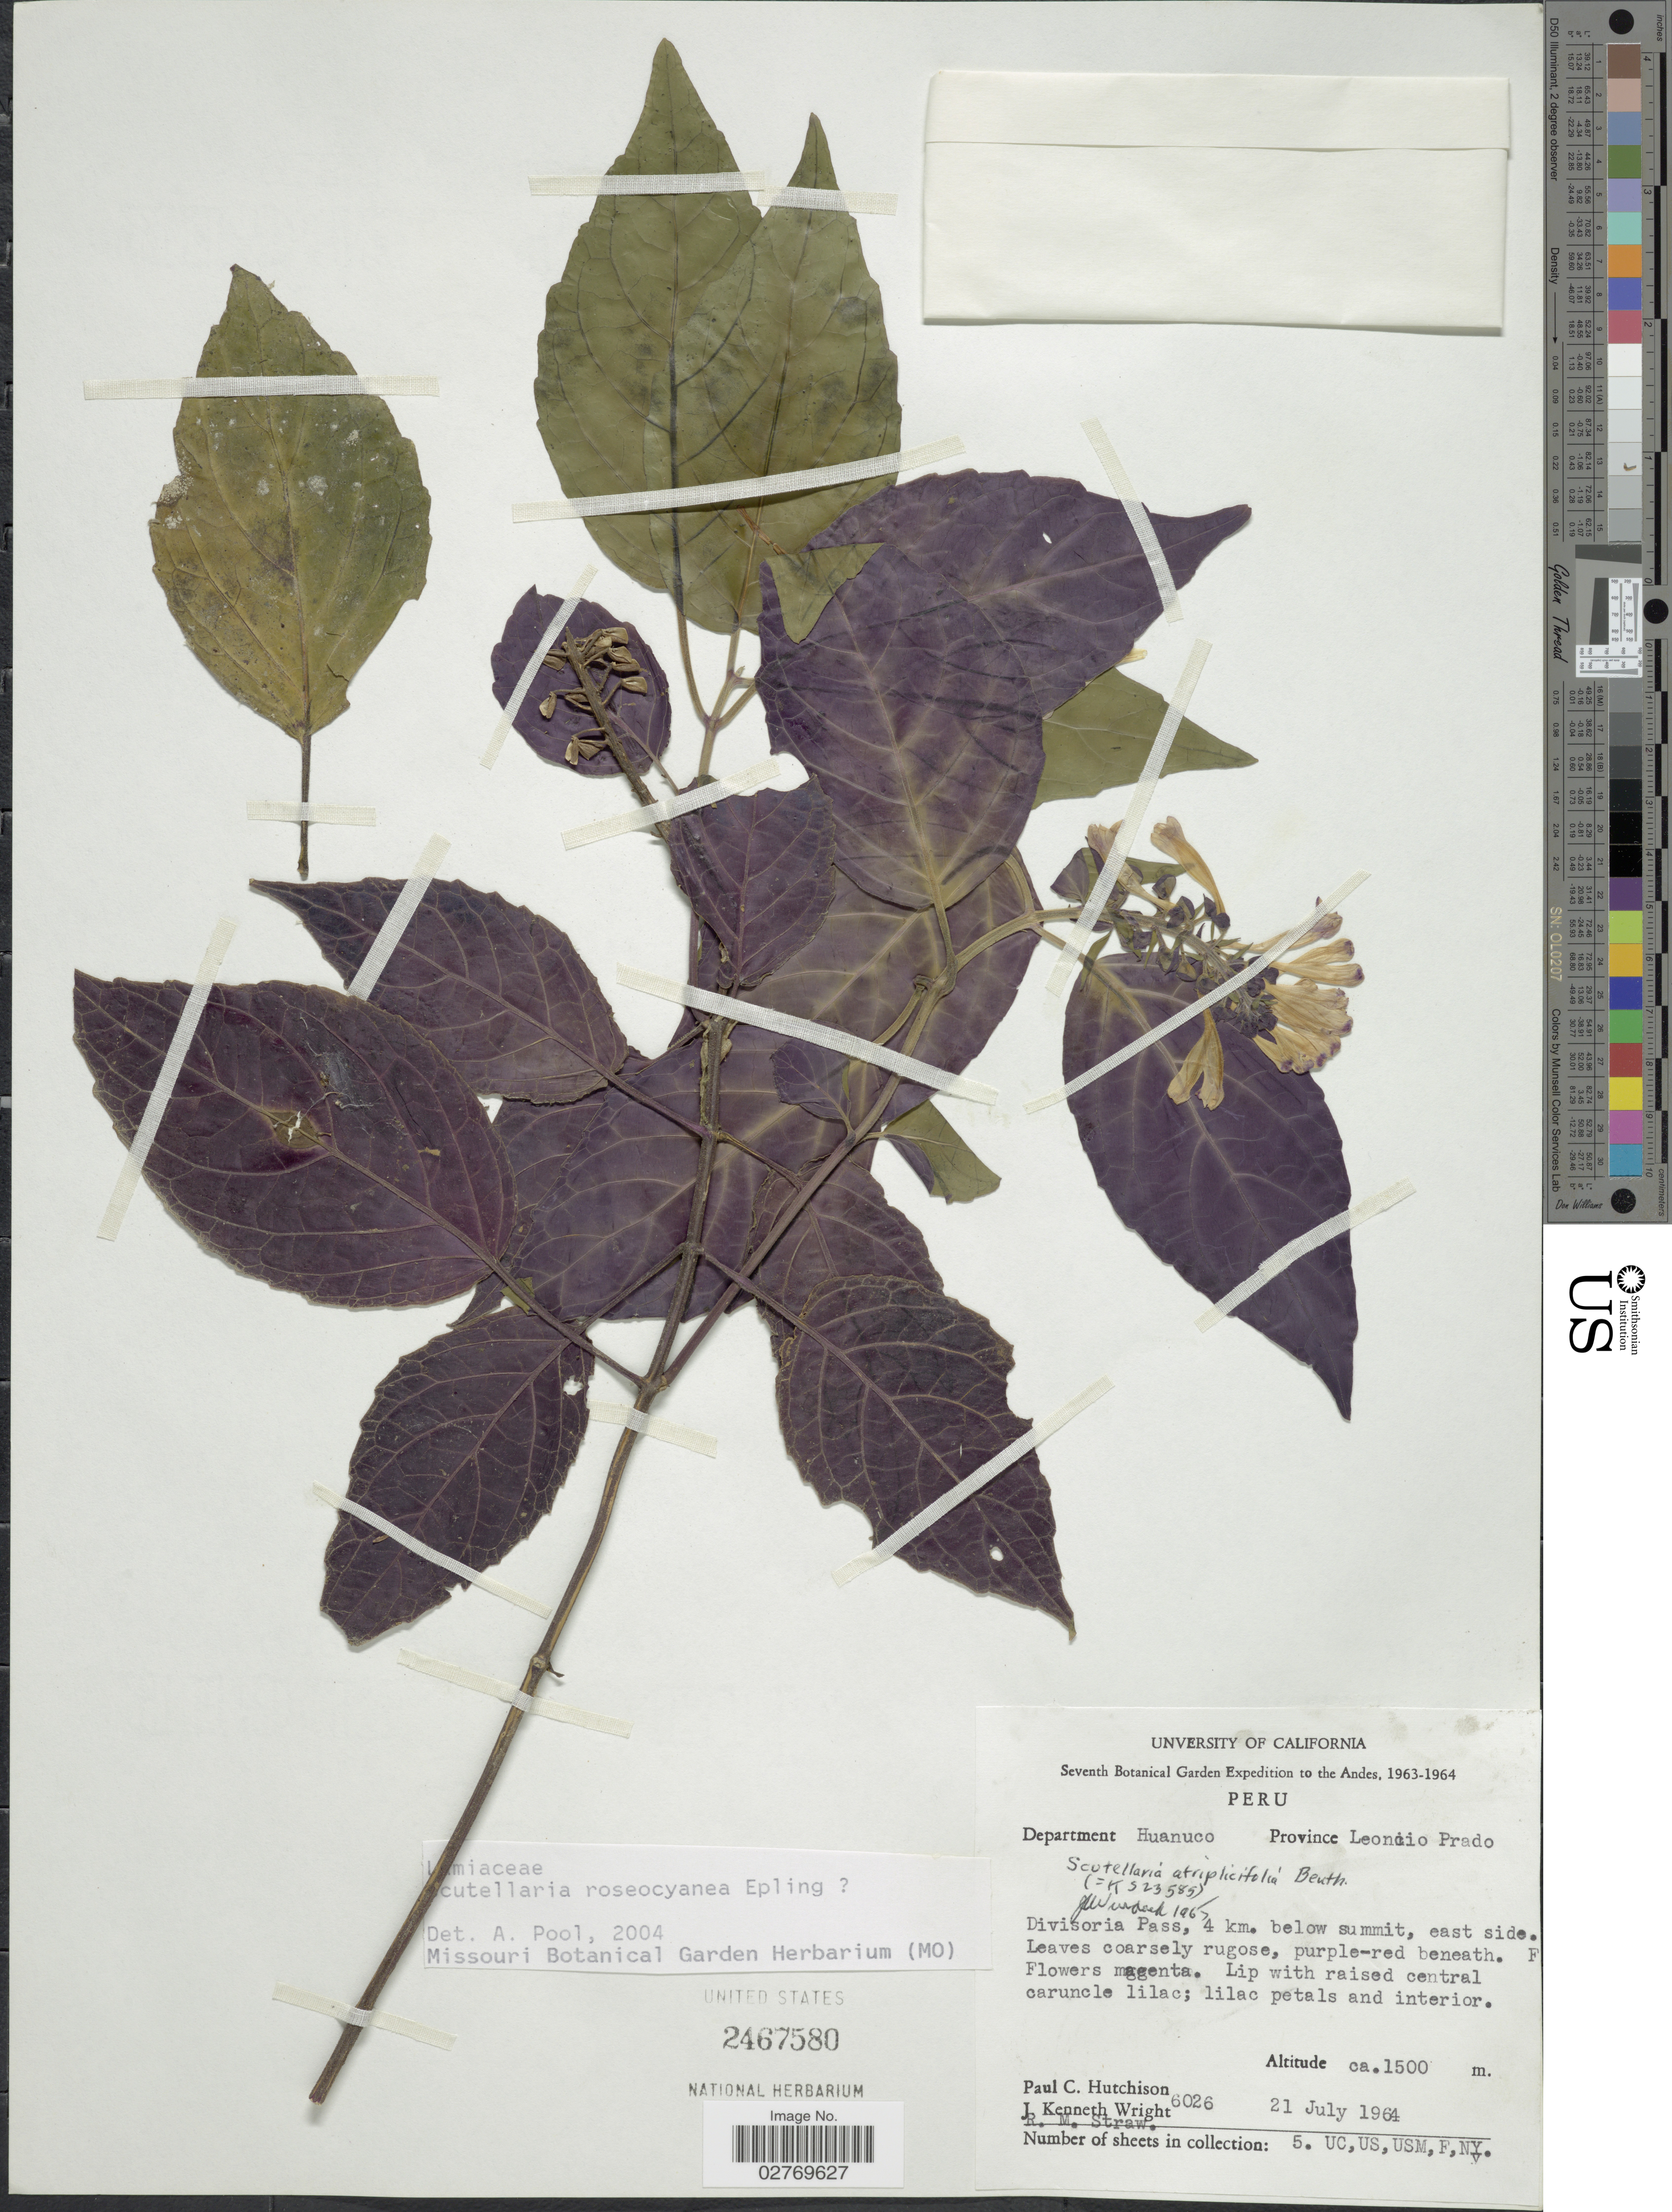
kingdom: Plantae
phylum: Tracheophyta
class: Magnoliopsida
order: Lamiales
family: Lamiaceae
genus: Scutellaria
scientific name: Scutellaria roseocyanea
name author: Epling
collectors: P. C. Hutchison, J. K. Wright & R. M. Straw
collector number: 6026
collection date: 1964-07-21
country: Peru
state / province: Huánuco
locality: Andes. Department Huanuco. Province Leoncio Prado. Divisoria Pass, 4 km. below summit, east side.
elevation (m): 1500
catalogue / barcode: US 2467580